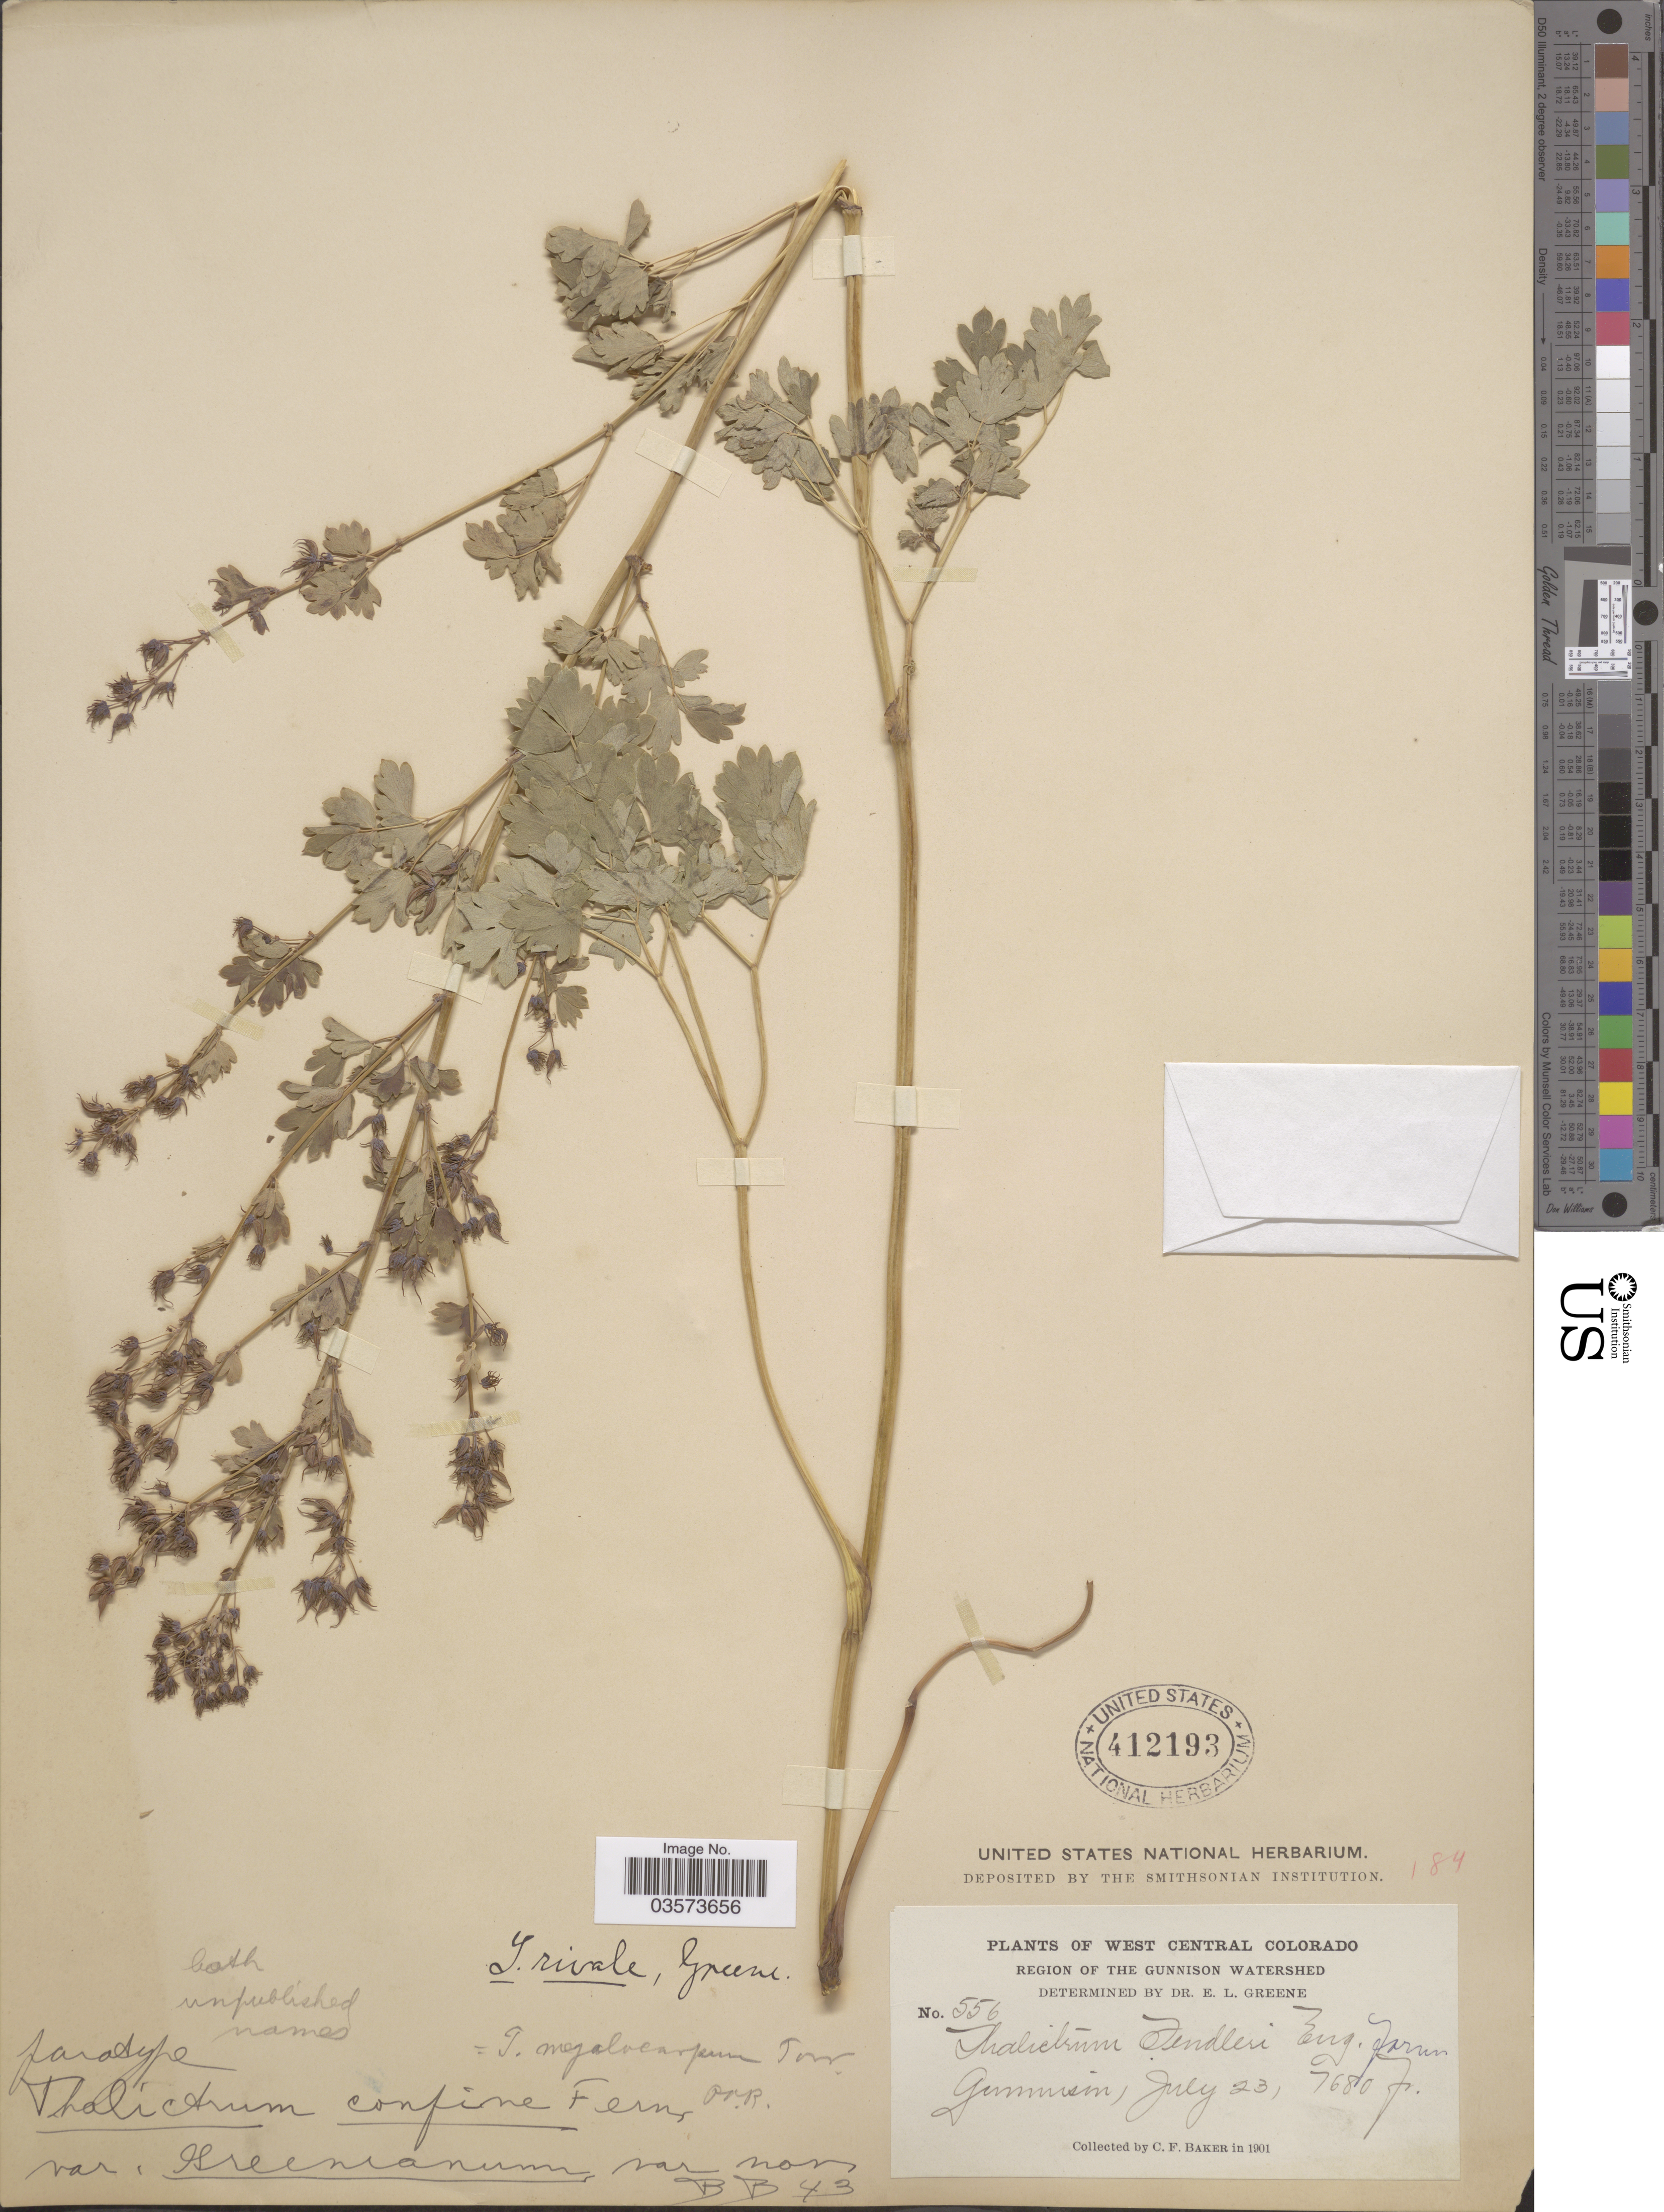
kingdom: Plantae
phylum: Tracheophyta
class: Magnoliopsida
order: Ranunculales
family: Ranunculaceae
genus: Thalictrum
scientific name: Thalictrum confine var. greeneanum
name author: B. Boivin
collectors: C. F. Baker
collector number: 556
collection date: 1901-07-23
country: United States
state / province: Colorado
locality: West Central Colorado. Region of the Gunnison Watershed. Gunnison.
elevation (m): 2341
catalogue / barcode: US 412193